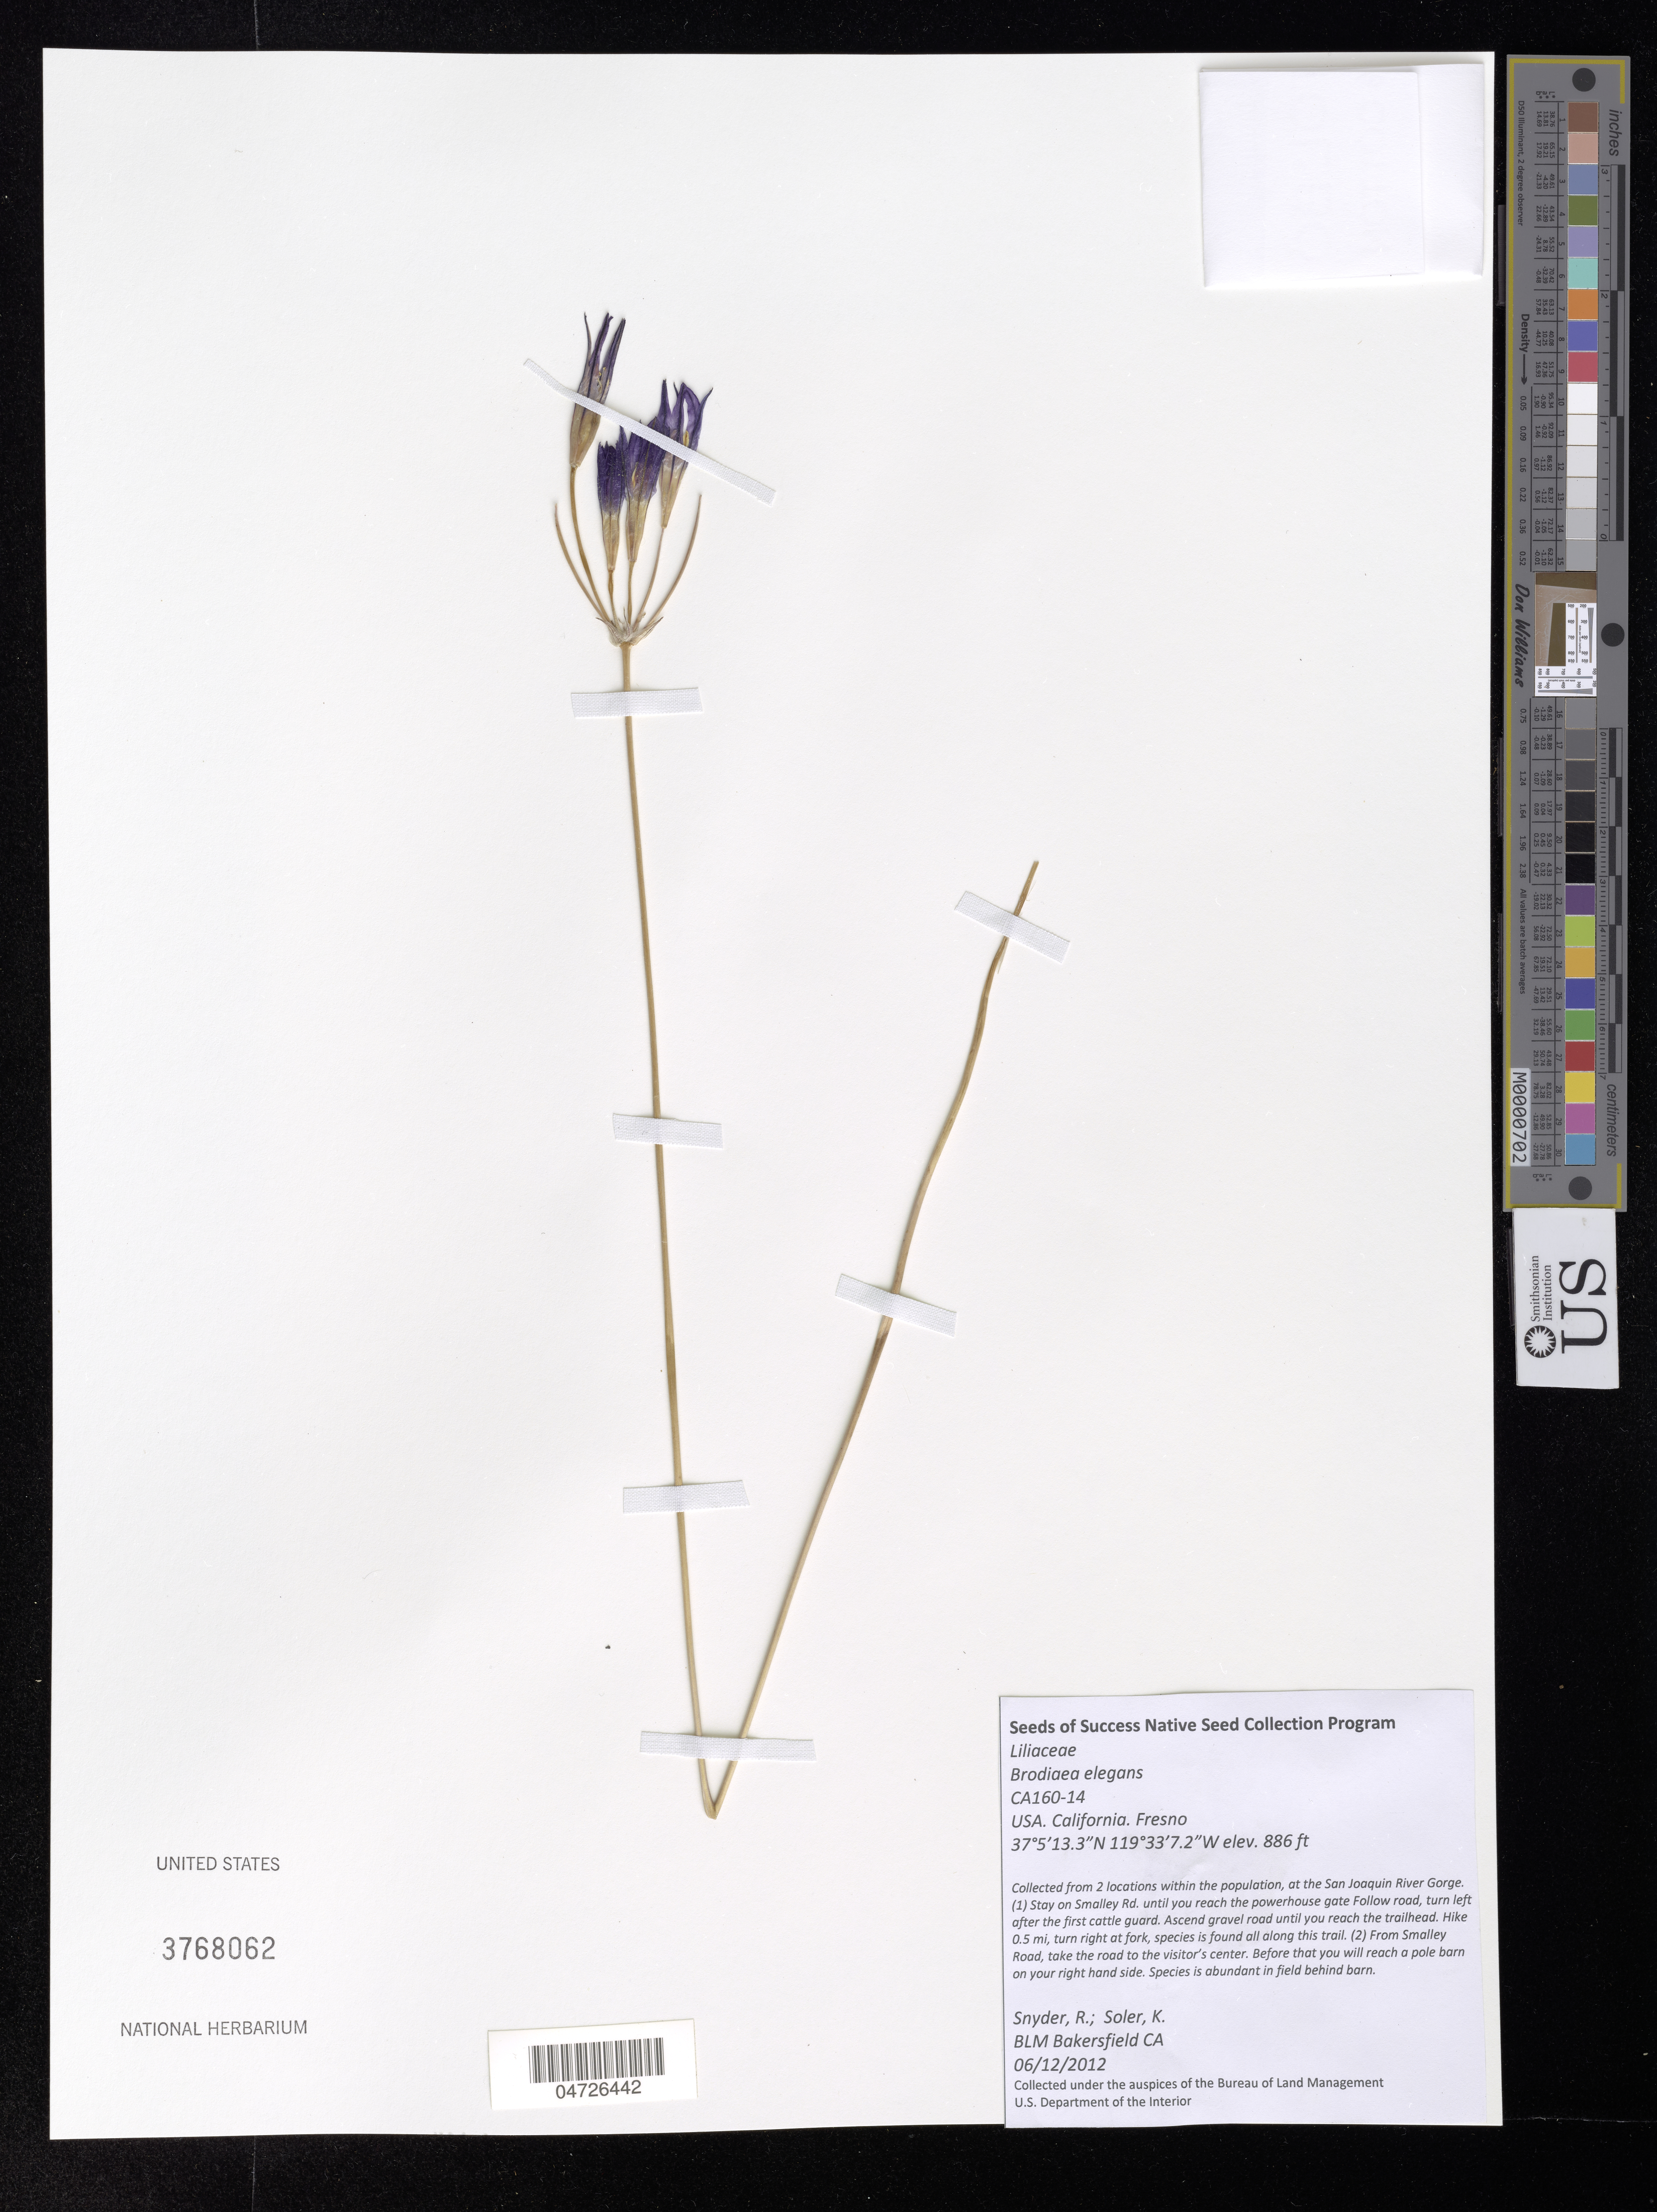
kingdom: Plantae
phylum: Tracheophyta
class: Liliopsida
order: Asparagales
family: Asparagaceae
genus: Brodiaea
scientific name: Brodiaea elegans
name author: Hoover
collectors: R. Snyder & K. Soler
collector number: CA160-14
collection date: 2012-12-06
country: United States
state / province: California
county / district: Fresno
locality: Fresno. Collected from 2 locations within the population, at the San Joaquin River Gorge. (1) Stay on Smalley Rd. until you reach the powerhouse gate Follow road, turn left after the first cattle guard. Ascend gravel road until you reach the trailhead. Hike 0.5 mi, turn right at fork, species is found all along this trail. (2) From Smalley Road, take the road to the visitor's center. Before that you will rach a pole barn on your right hand side. Species is abundant in field behind barn.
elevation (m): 270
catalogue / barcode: US 3768062